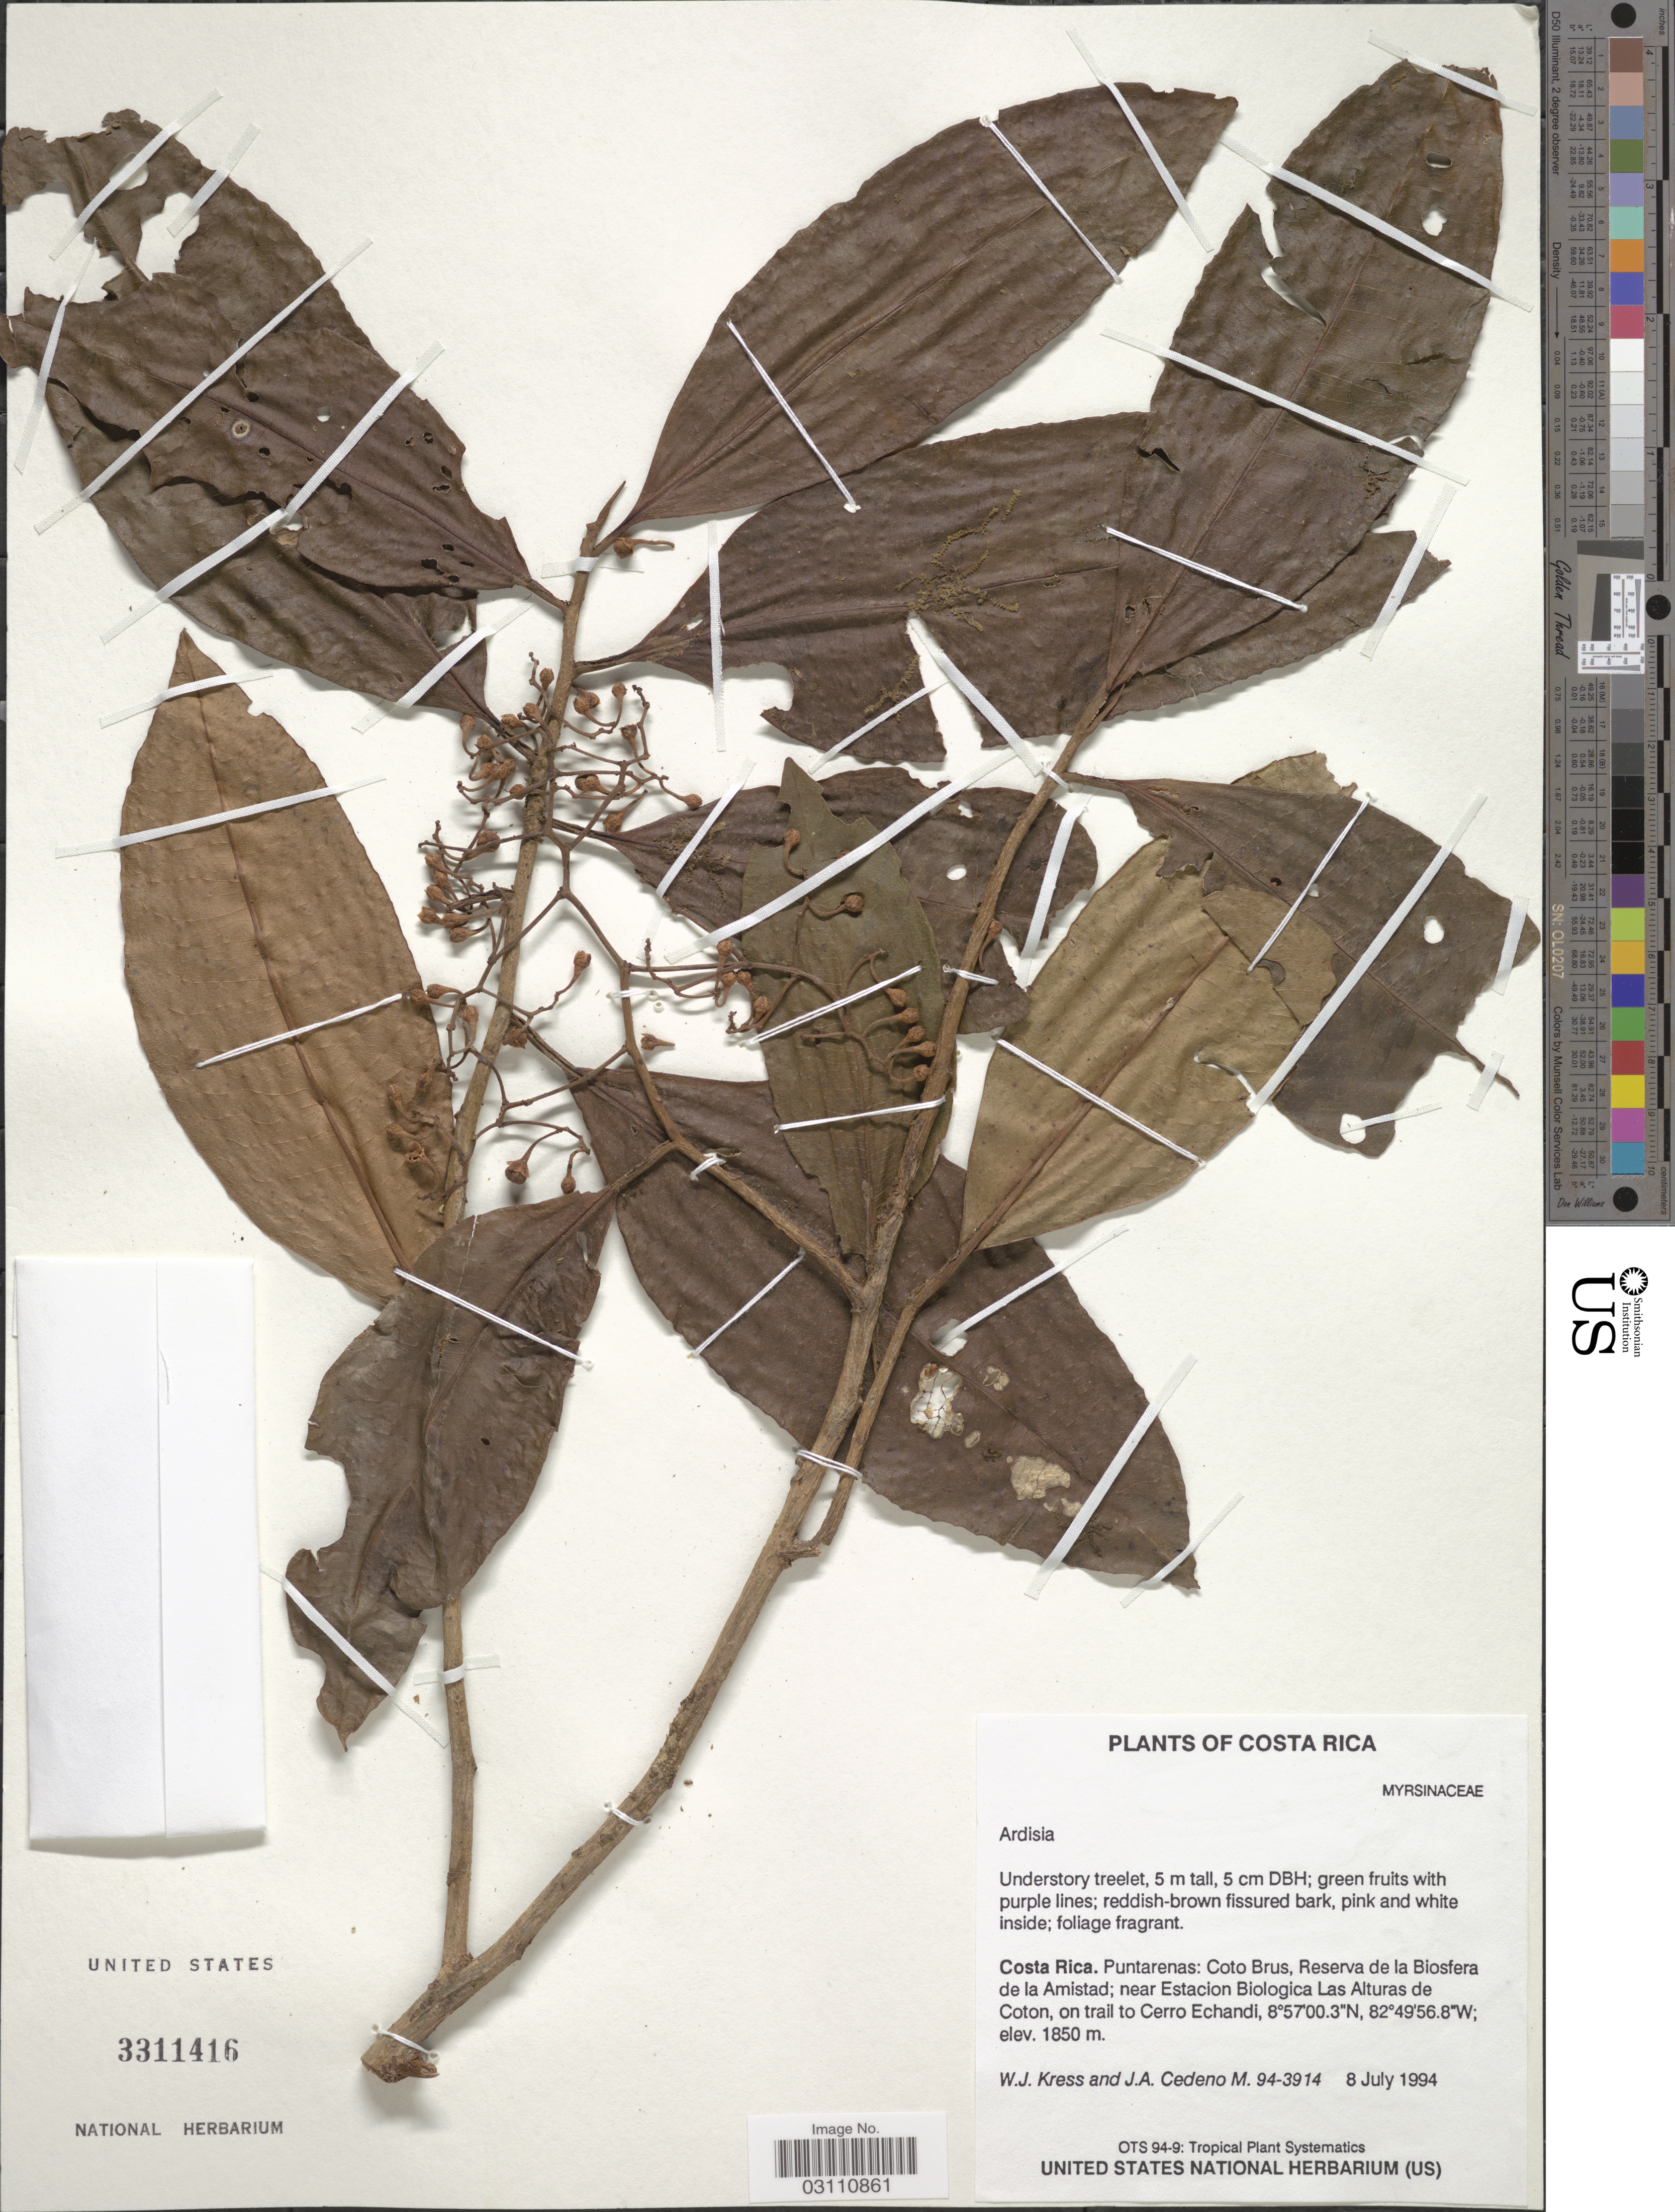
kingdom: Plantae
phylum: Tracheophyta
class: Magnoliopsida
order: Ericales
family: Primulaceae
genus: Ardisia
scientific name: Ardisia sp.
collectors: W. J. Kress & J. A. Cedeño M.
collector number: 94-3914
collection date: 1994-07-08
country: Costa Rica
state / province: Puntarenas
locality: Coto Brus, Reserva de la Biosfera de la Amistad; near Estacion Biological Las Alturas de Coton, on trail to Cerro Echandi.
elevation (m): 1850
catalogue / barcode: US 3311416